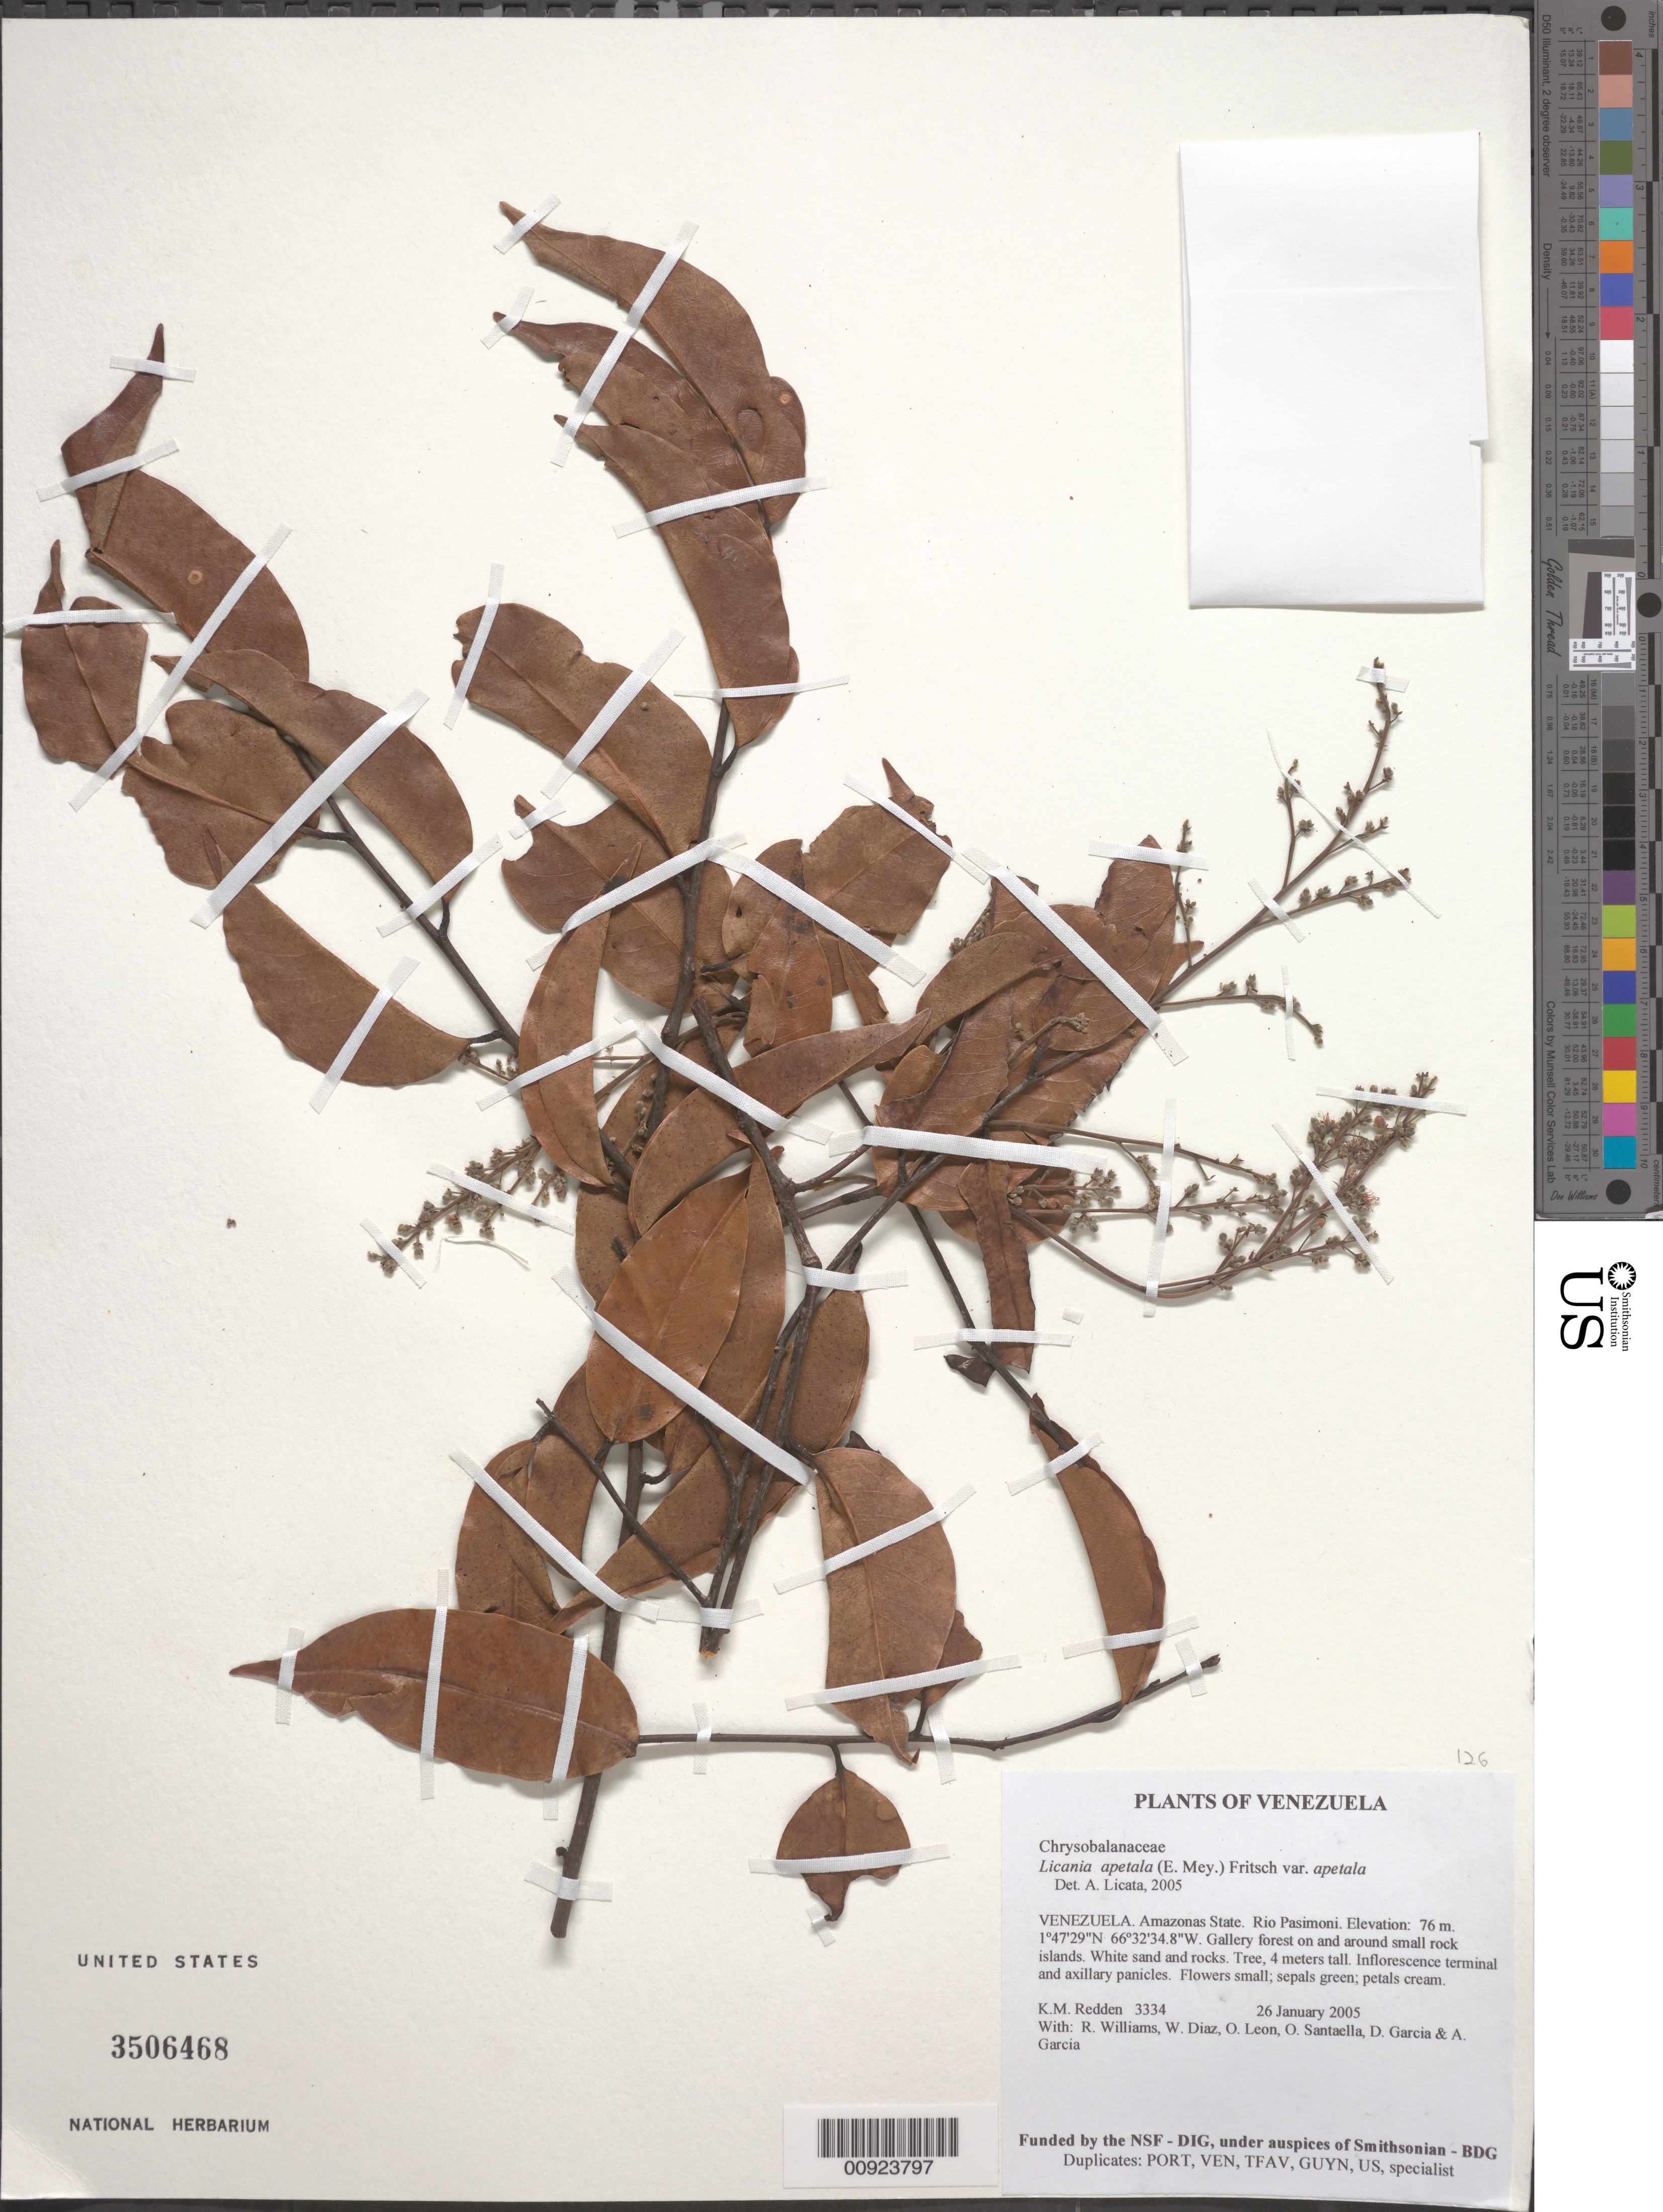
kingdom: Plantae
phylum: Tracheophyta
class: Magnoliopsida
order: Malpighiales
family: Chrysobalanaceae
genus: Leptobalanus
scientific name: Leptobalanus apetalus var. apetalus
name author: (E. Mey.) Sothers & Prance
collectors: K. M. Redden, R. Williams, W. Díaz P., O. León, O. Santaella, D. Garcia & A. Garcia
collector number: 3334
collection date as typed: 26 January 2005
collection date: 2005-01-26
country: Venezuela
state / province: Amazonas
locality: Rio Pasimoni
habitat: Gallery forest on and around small rock islands. White sand and rocks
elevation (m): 76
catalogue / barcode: US 3506468